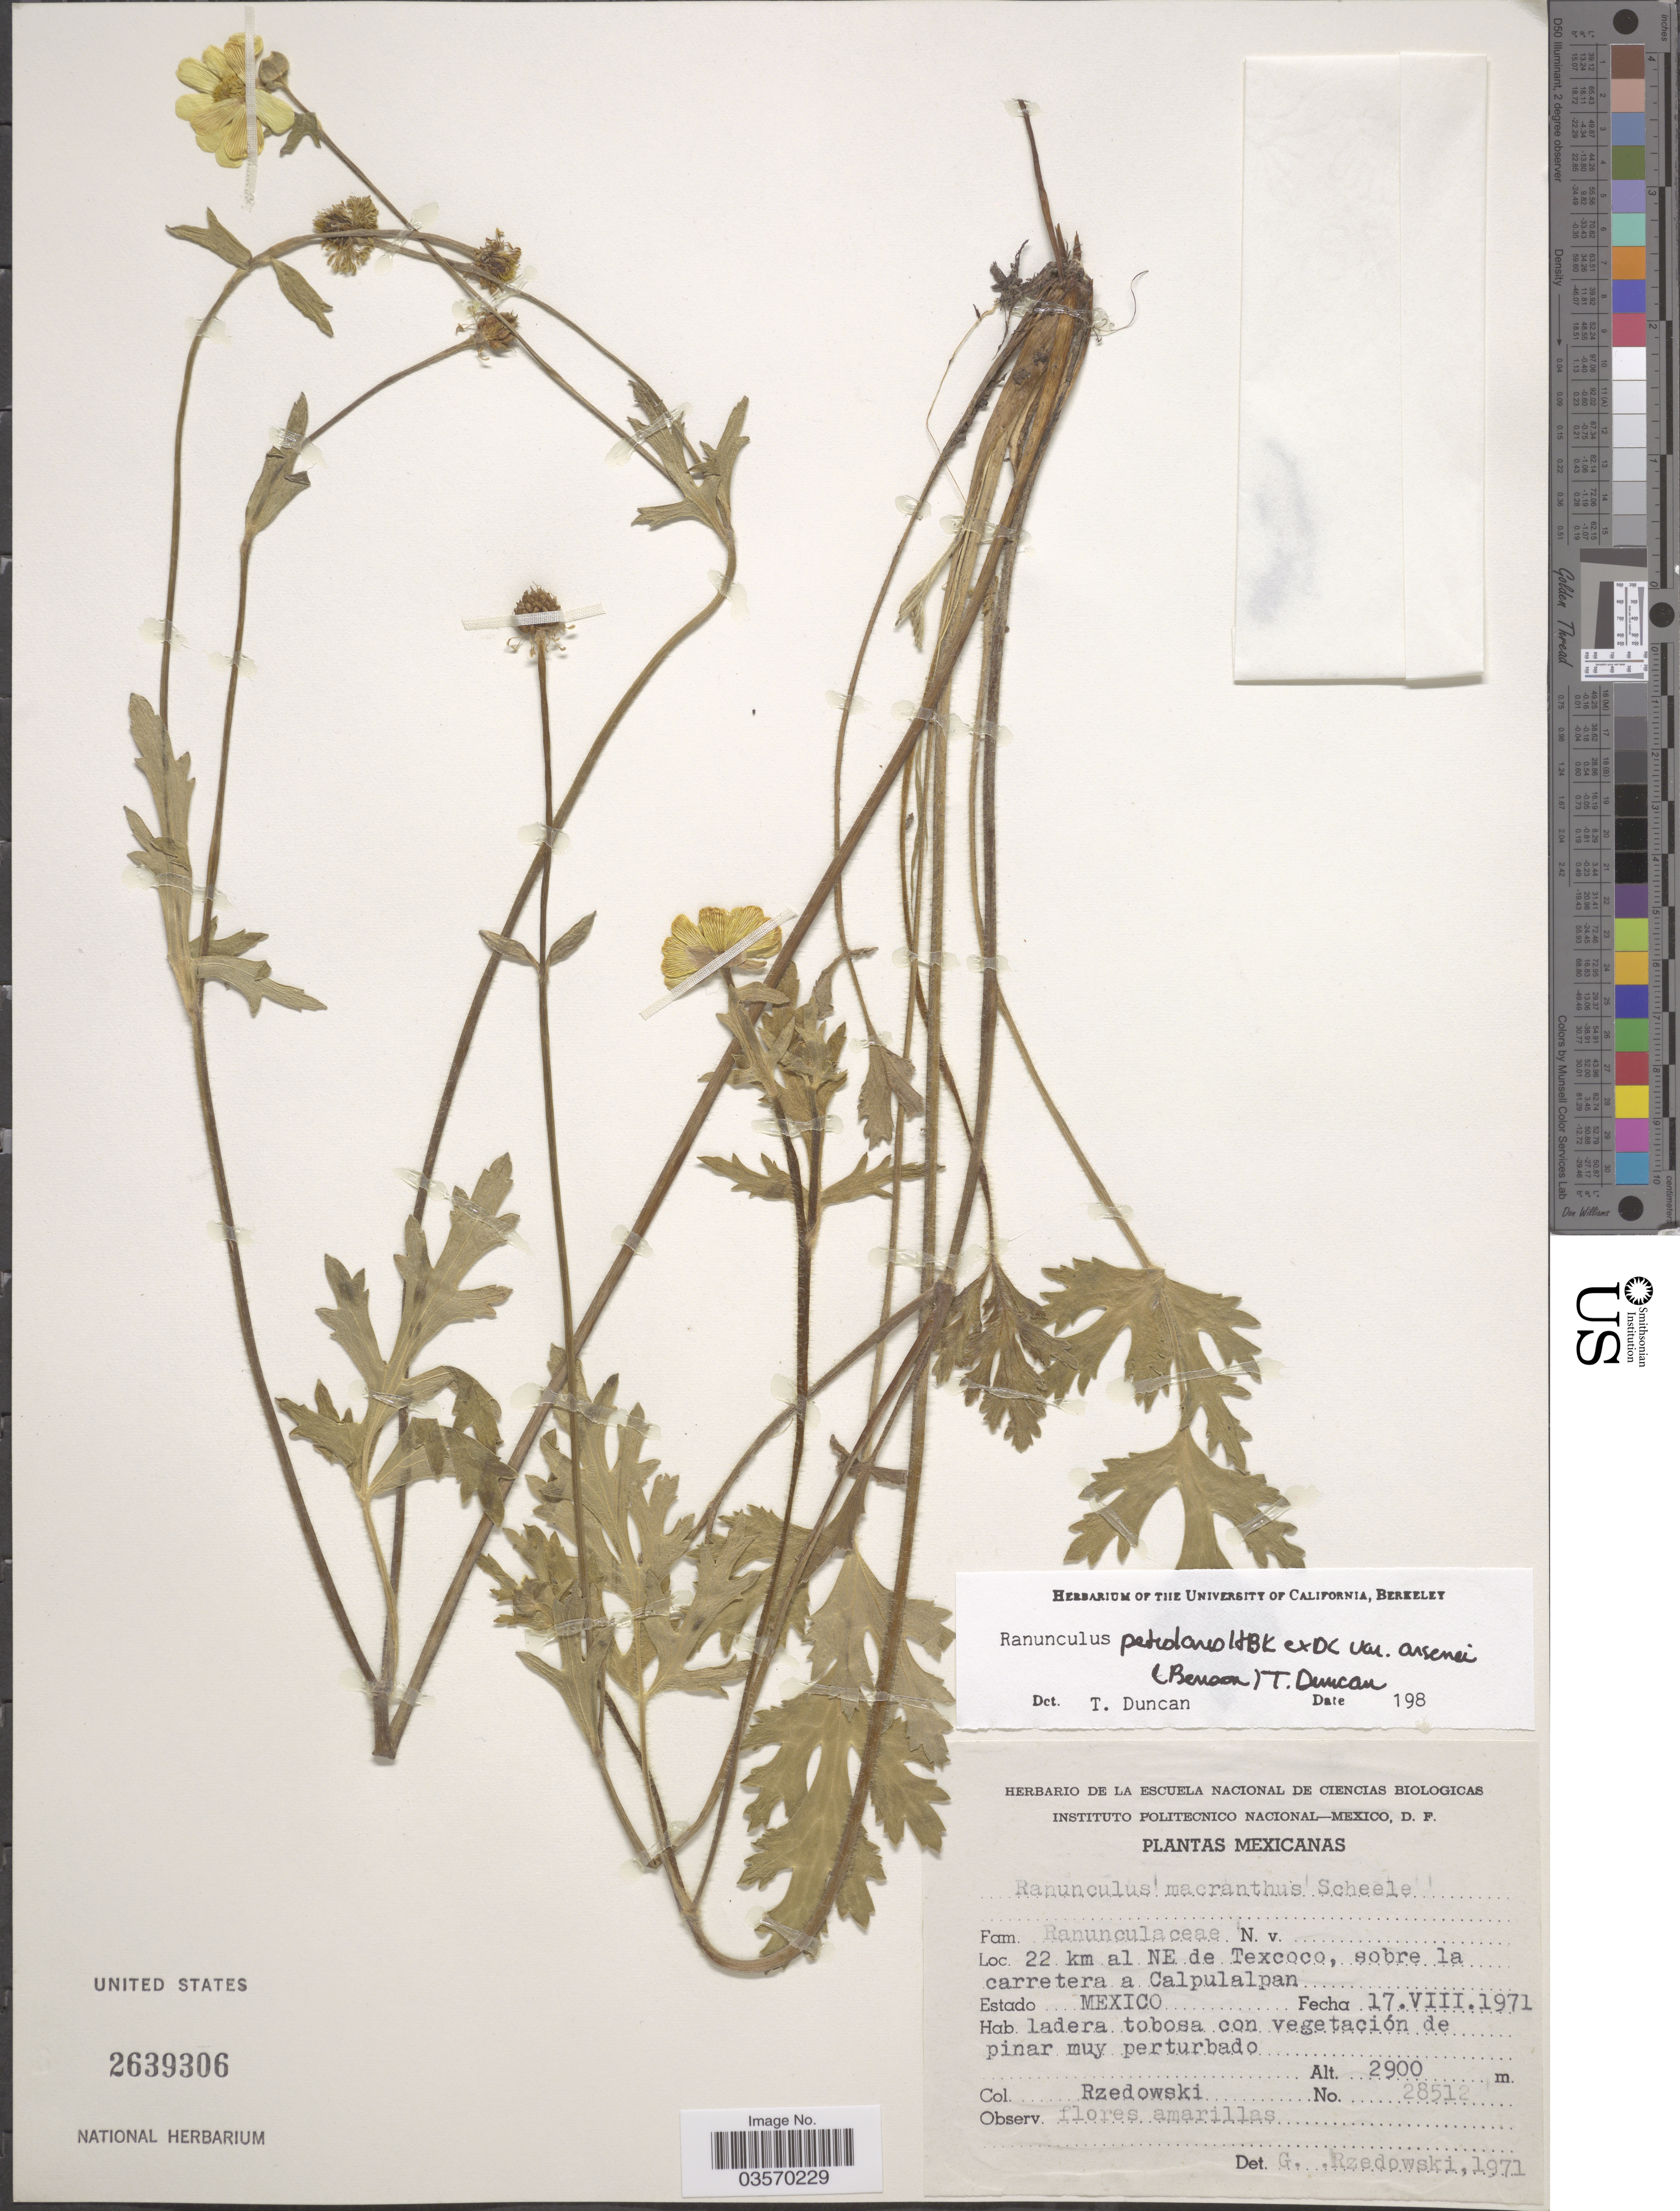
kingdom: Plantae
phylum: Tracheophyta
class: Magnoliopsida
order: Ranunculales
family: Ranunculaceae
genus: Ranunculus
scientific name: Ranunculus petiolaris var. arsenei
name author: (L.D. Benson) Duncan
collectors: Rzedowski, --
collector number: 28512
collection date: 1971-08-17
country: Mexico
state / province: México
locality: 22 km al NE de Texcoco, sobre la carretera a Calpulalpan.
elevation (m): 2900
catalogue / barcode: US 2639306